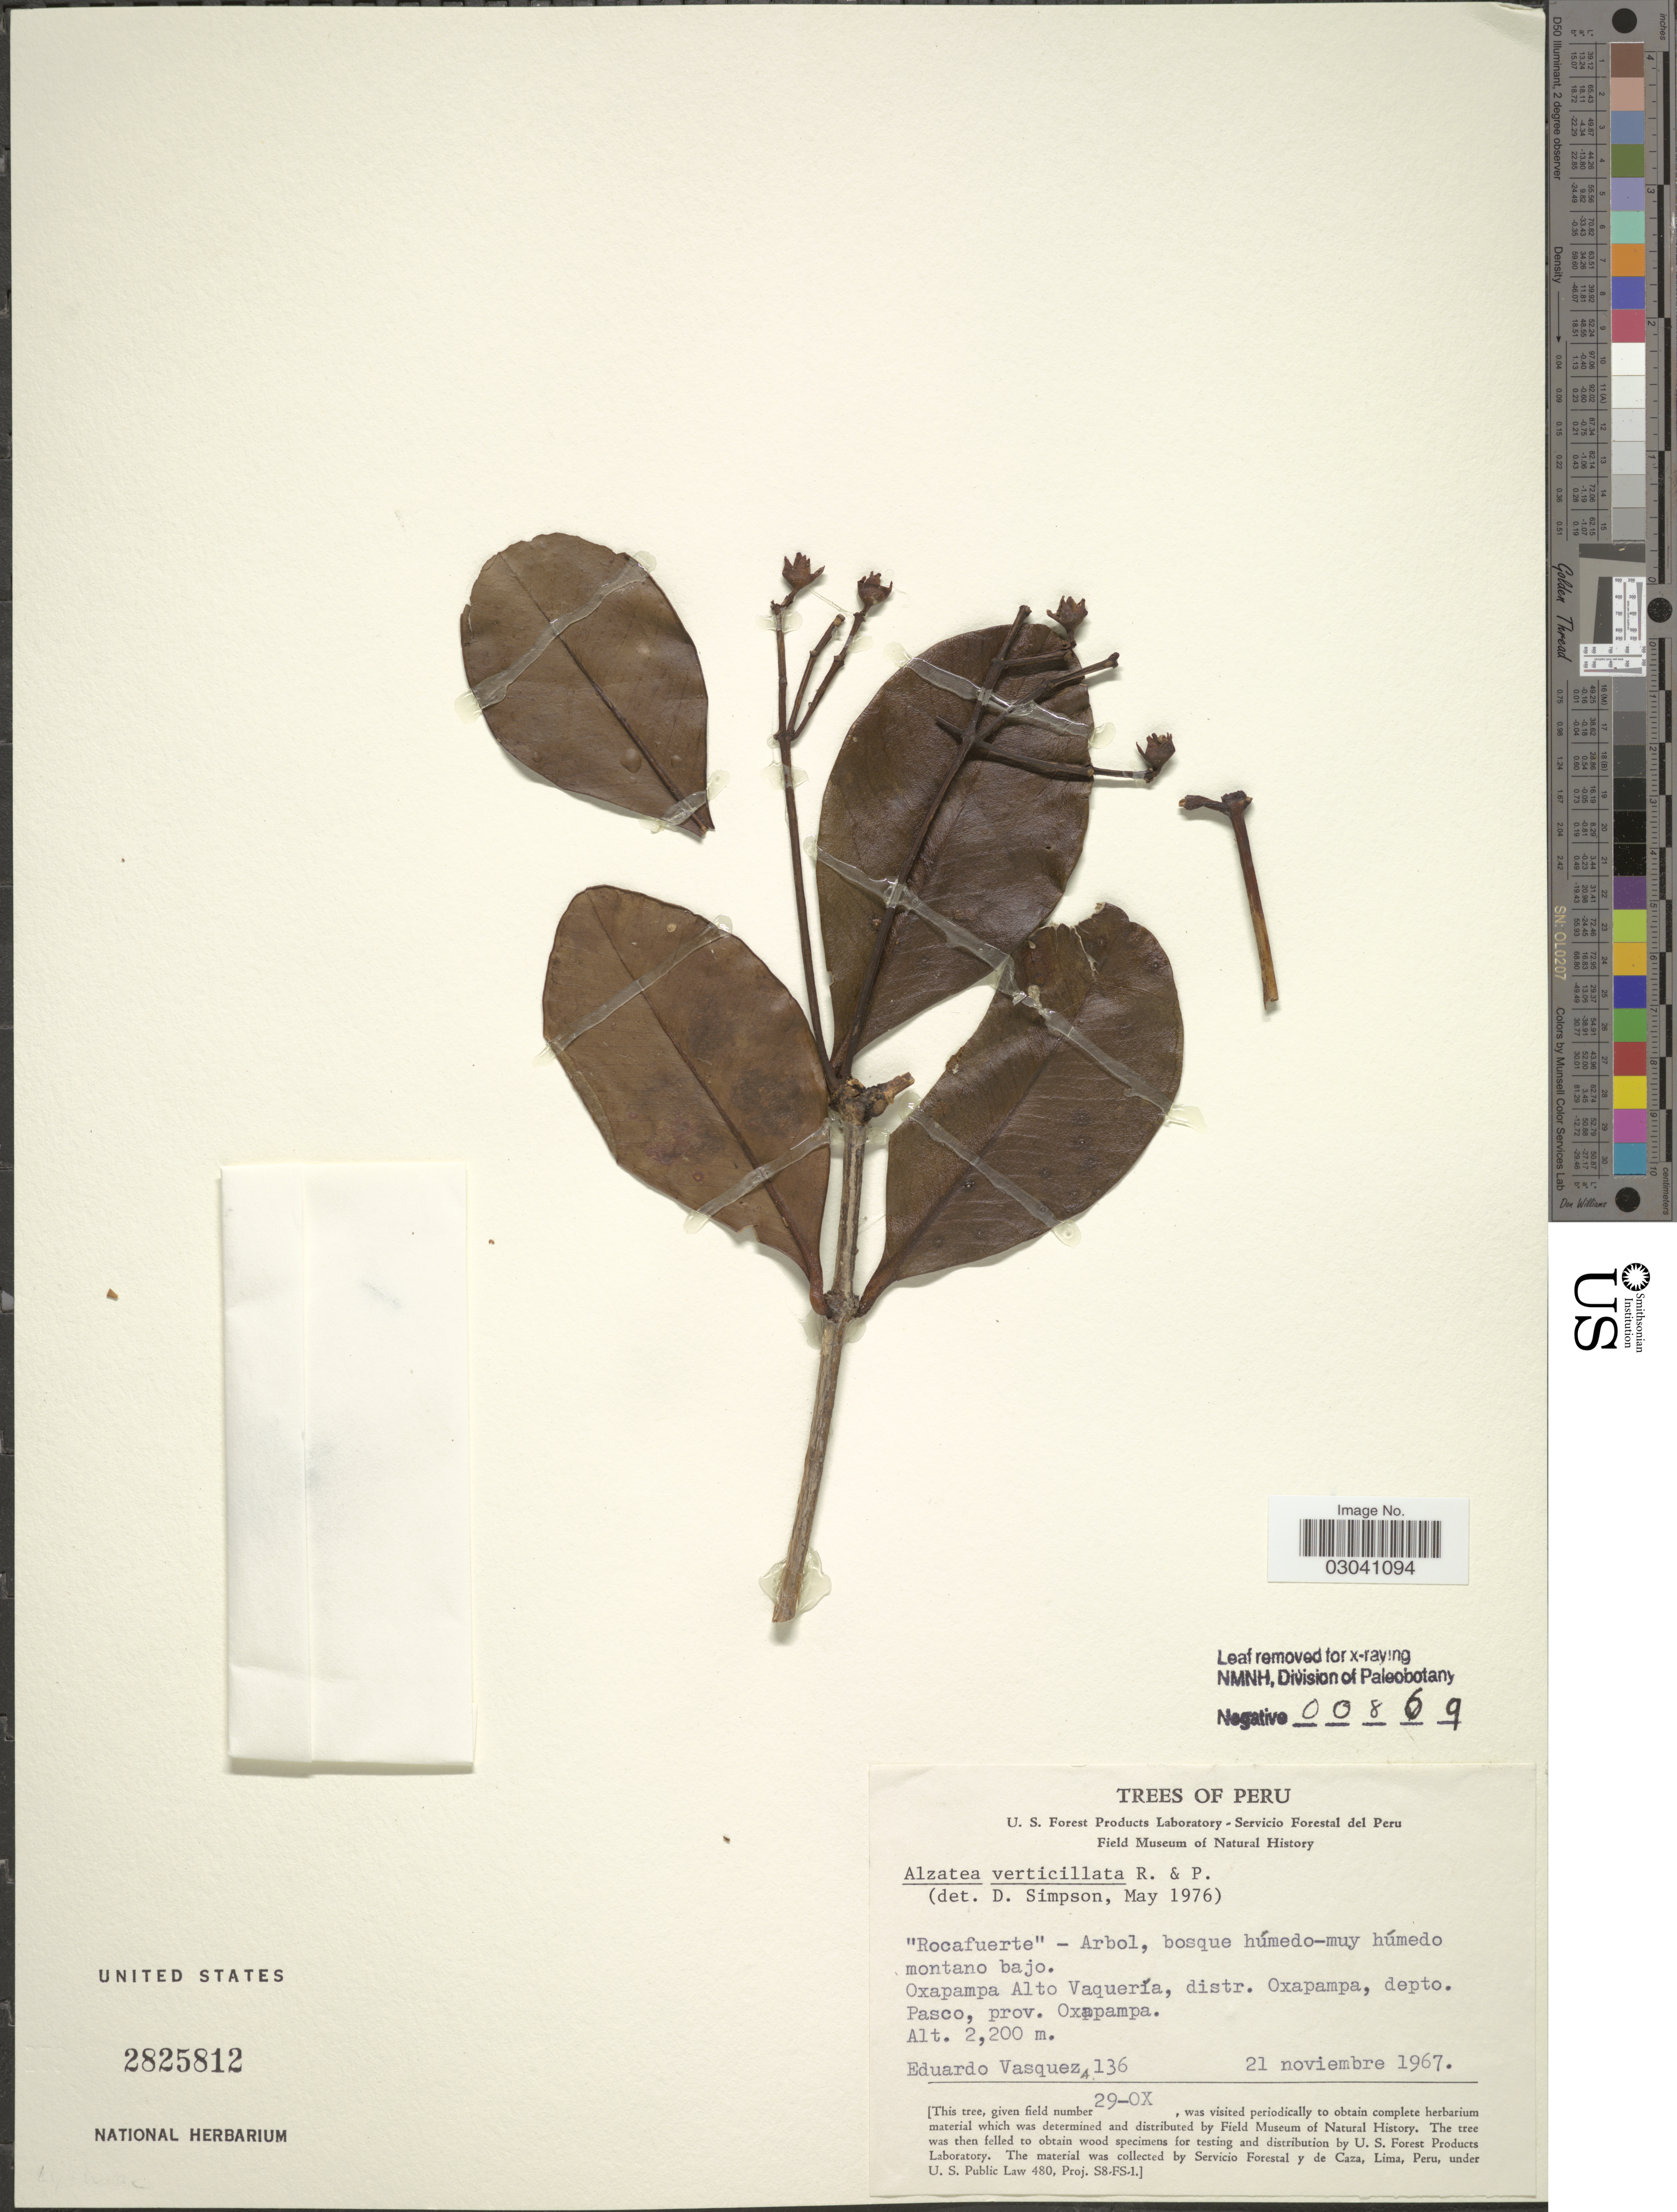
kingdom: Plantae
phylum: Tracheophyta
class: Magnoliopsida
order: Myrtales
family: Alzateaceae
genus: Alzatea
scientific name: Alzatea verticillata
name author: Ruiz & Pav.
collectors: E. Vasquez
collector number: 136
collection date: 1967-11-21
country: Peru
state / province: Pasco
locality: Oxapampa Alto Vaquería, distr. Oxapampa, depto. Pasco, Prov. Oxapampa.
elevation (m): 2200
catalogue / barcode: US 2825812